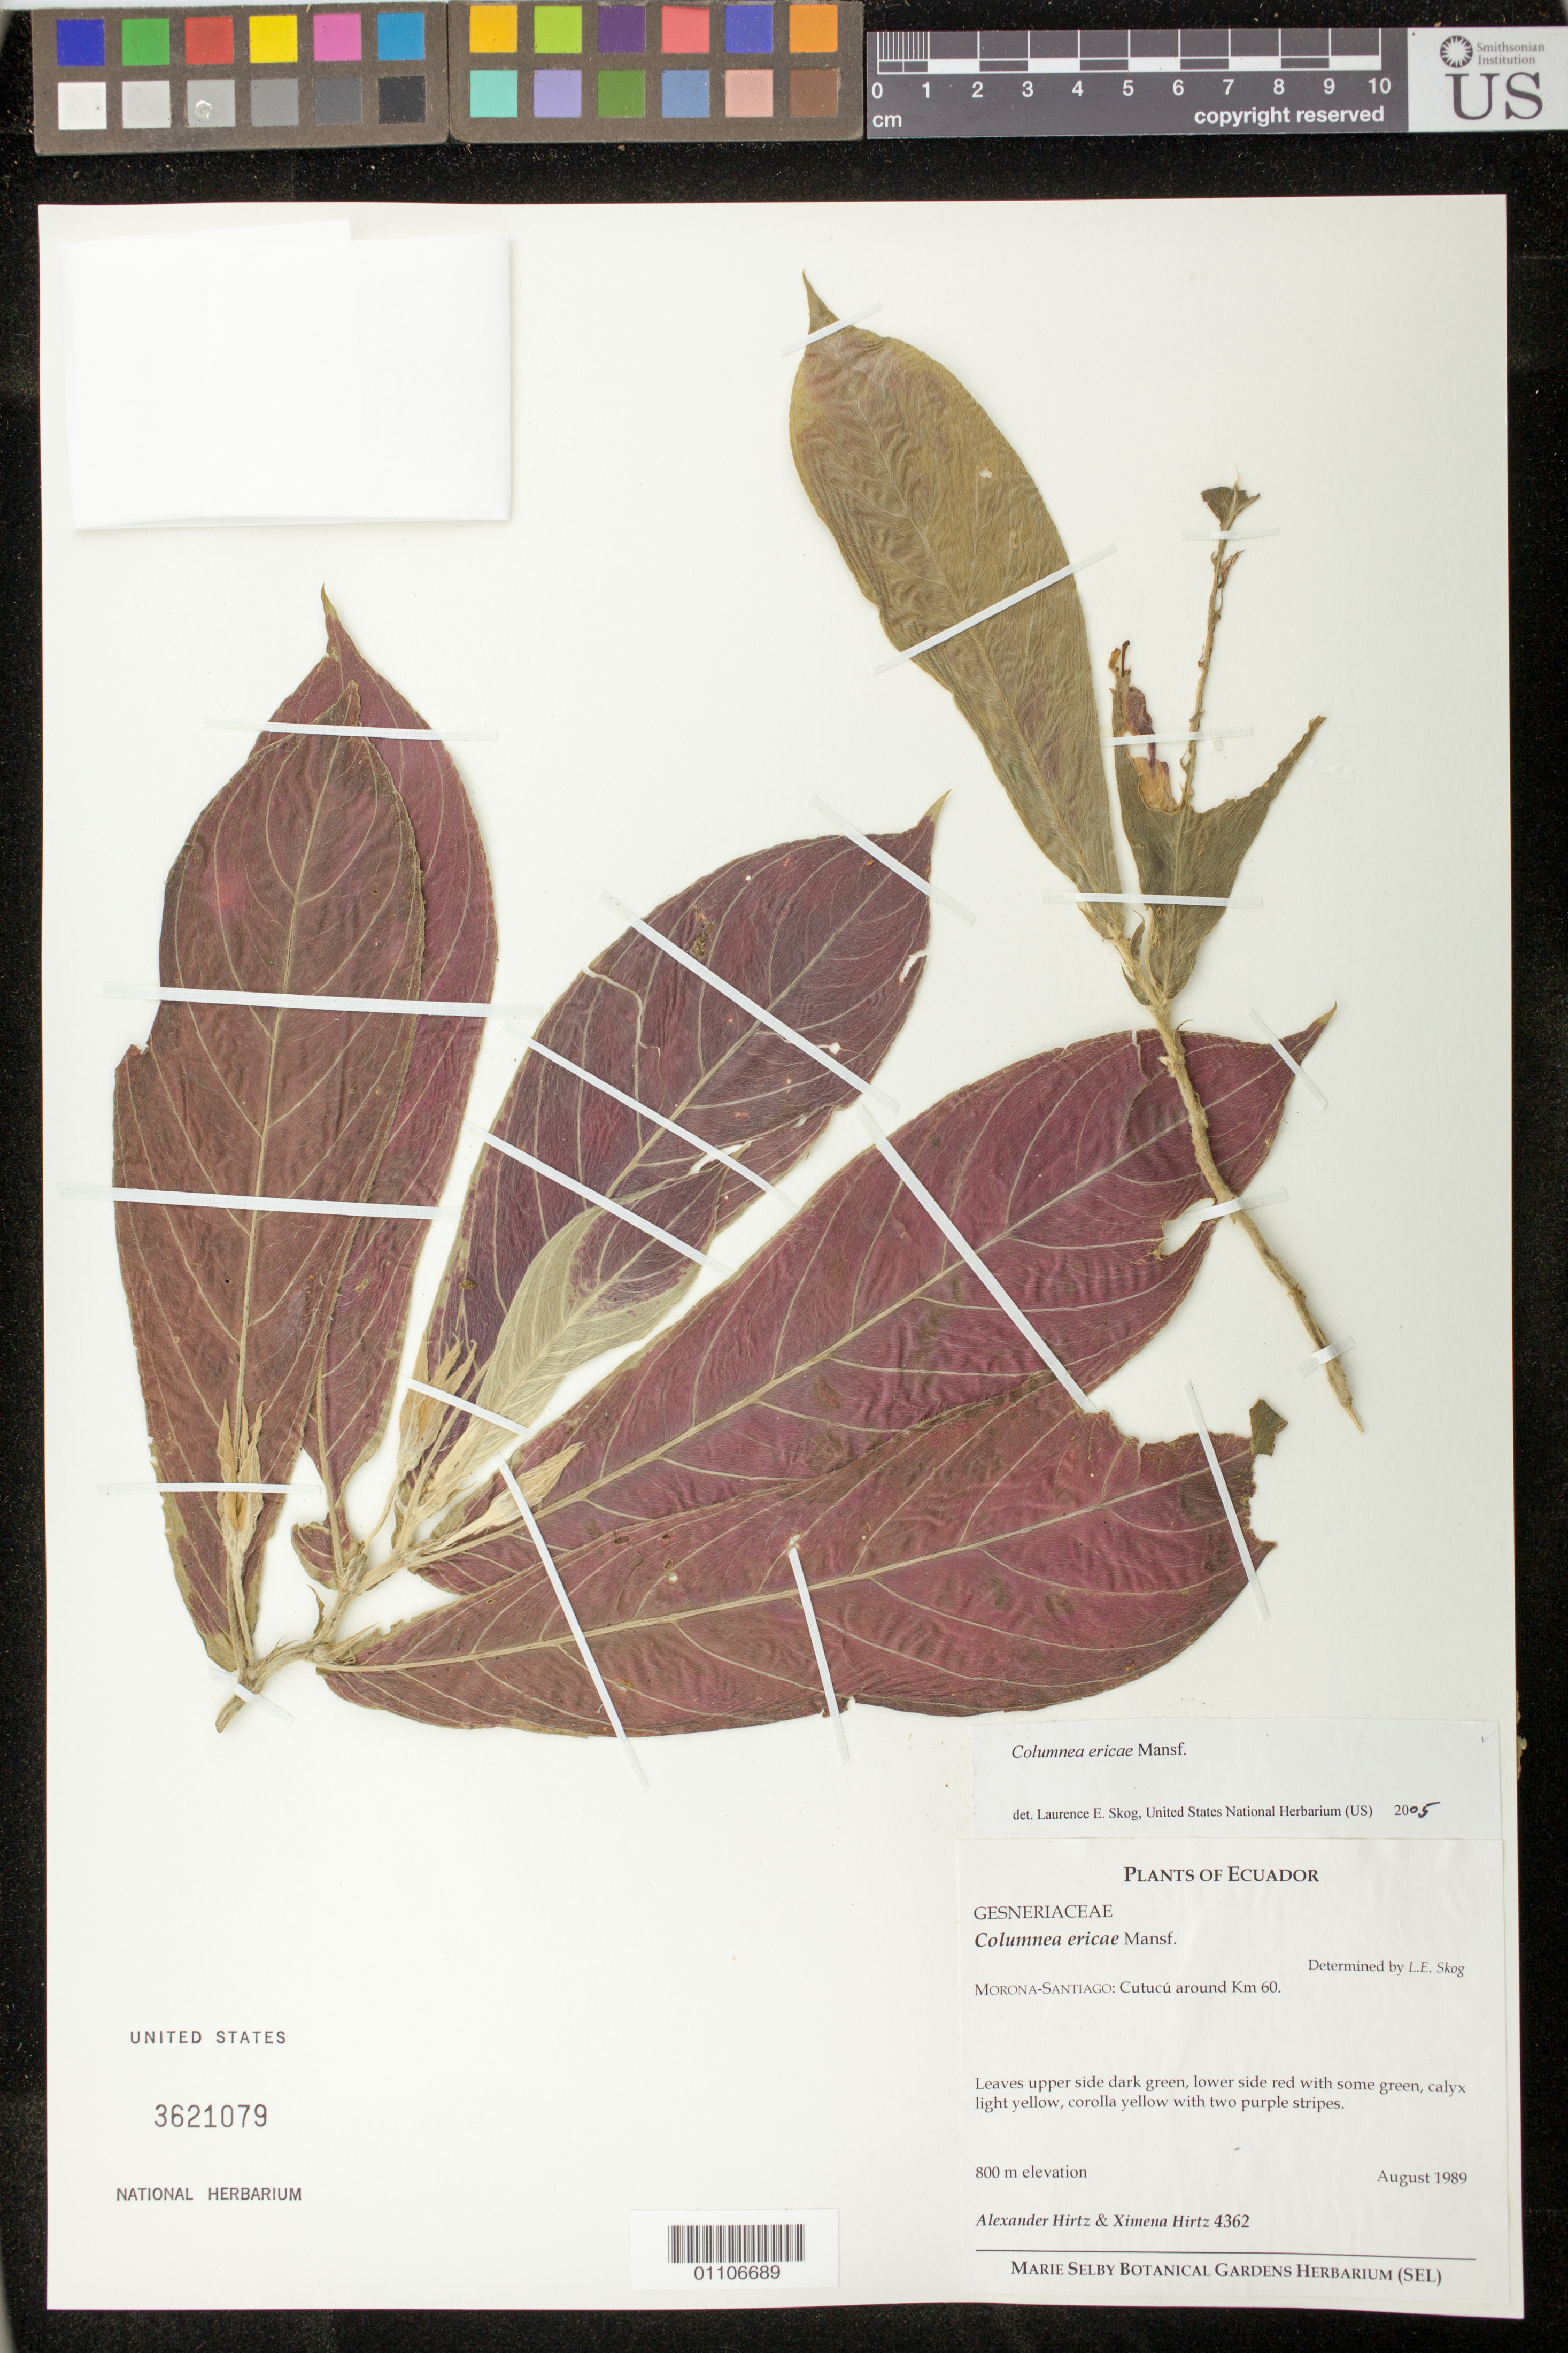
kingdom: Plantae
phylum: Tracheophyta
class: Magnoliopsida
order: Lamiales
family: Gesneriaceae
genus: Columnea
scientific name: Columnea ericae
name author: Mansf.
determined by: Skog, Laurence E.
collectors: A. Hirtz & X. Hirtz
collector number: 4362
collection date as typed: Aug 1989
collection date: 1989-08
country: Ecuador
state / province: Morona-Santiago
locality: Cutucu around Km 60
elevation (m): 800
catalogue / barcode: US 3621079